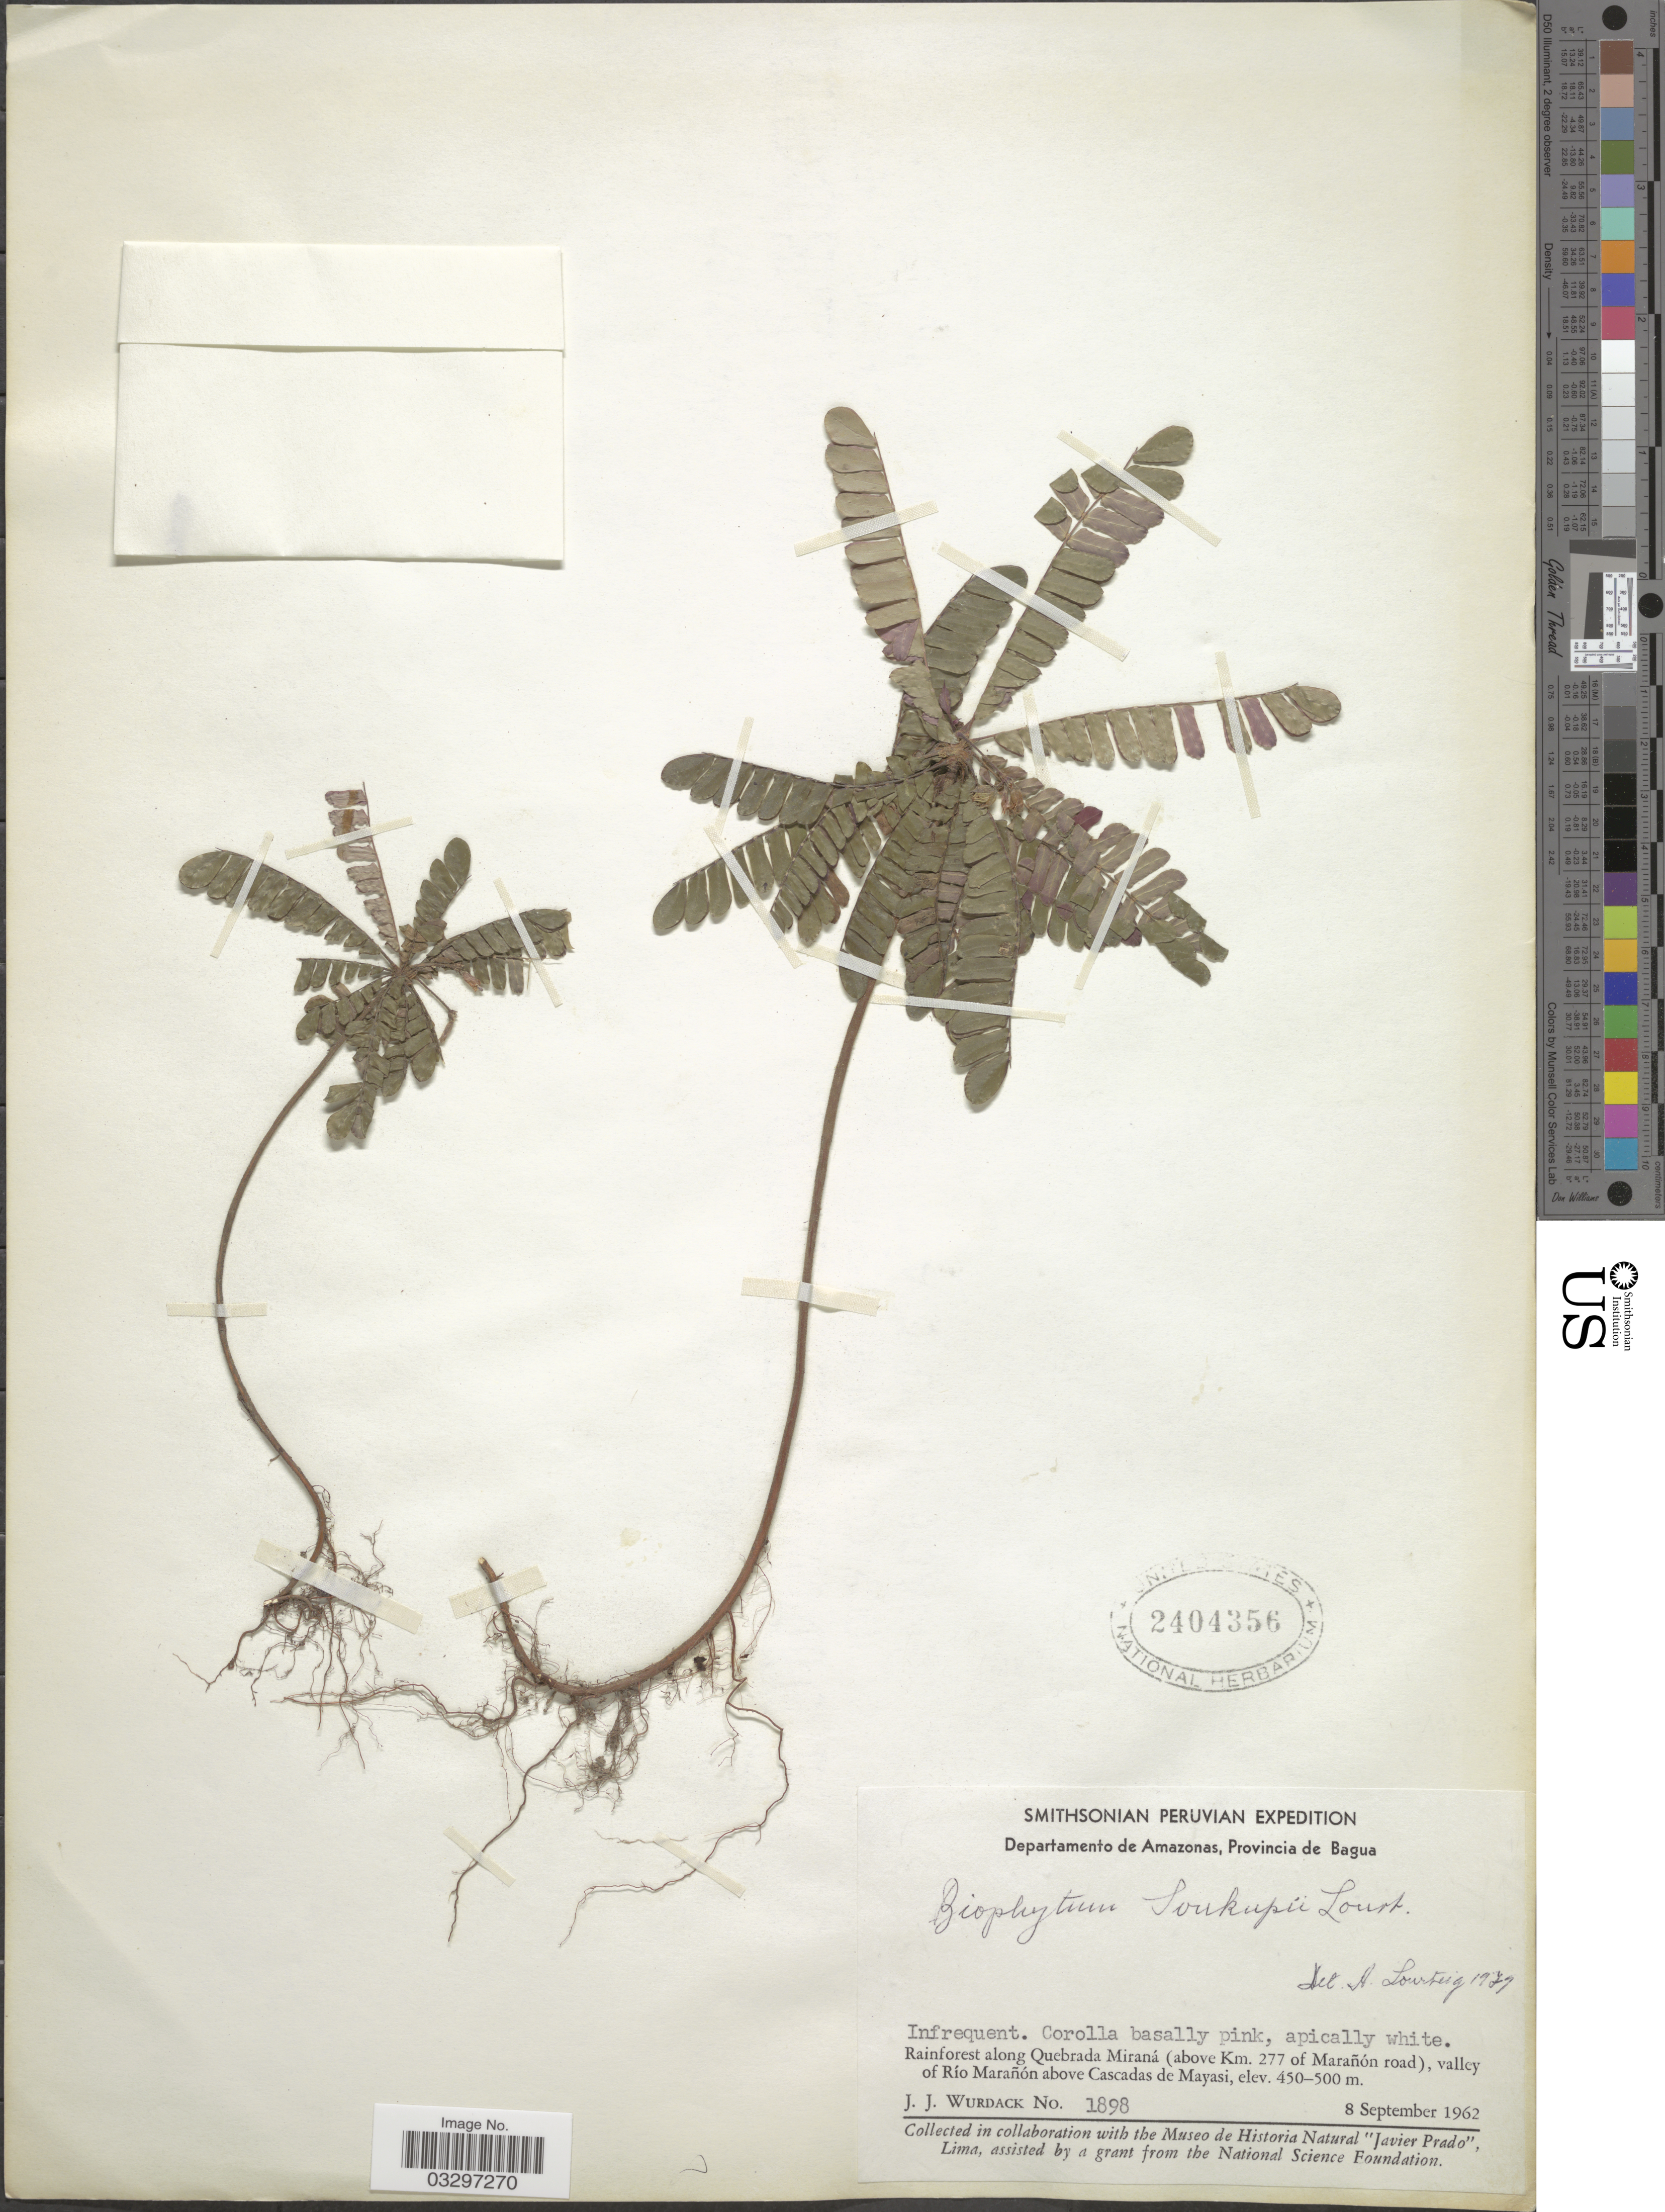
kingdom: Plantae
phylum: Tracheophyta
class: Magnoliopsida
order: Oxalidales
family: Oxalidaceae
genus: Biophytum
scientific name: Biophytum soukupii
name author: Lourteig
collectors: J. J. Wurdack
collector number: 1898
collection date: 1962-09-08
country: Peru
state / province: Amazonas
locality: Departamento de Amazonas, Provincia de Bagua. Ranforest along Quebrada Miraná (above Km. 277 of Marañon road), valley of Río Marañón above Cascadas de Mayasi.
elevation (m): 450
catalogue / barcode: US 2404356